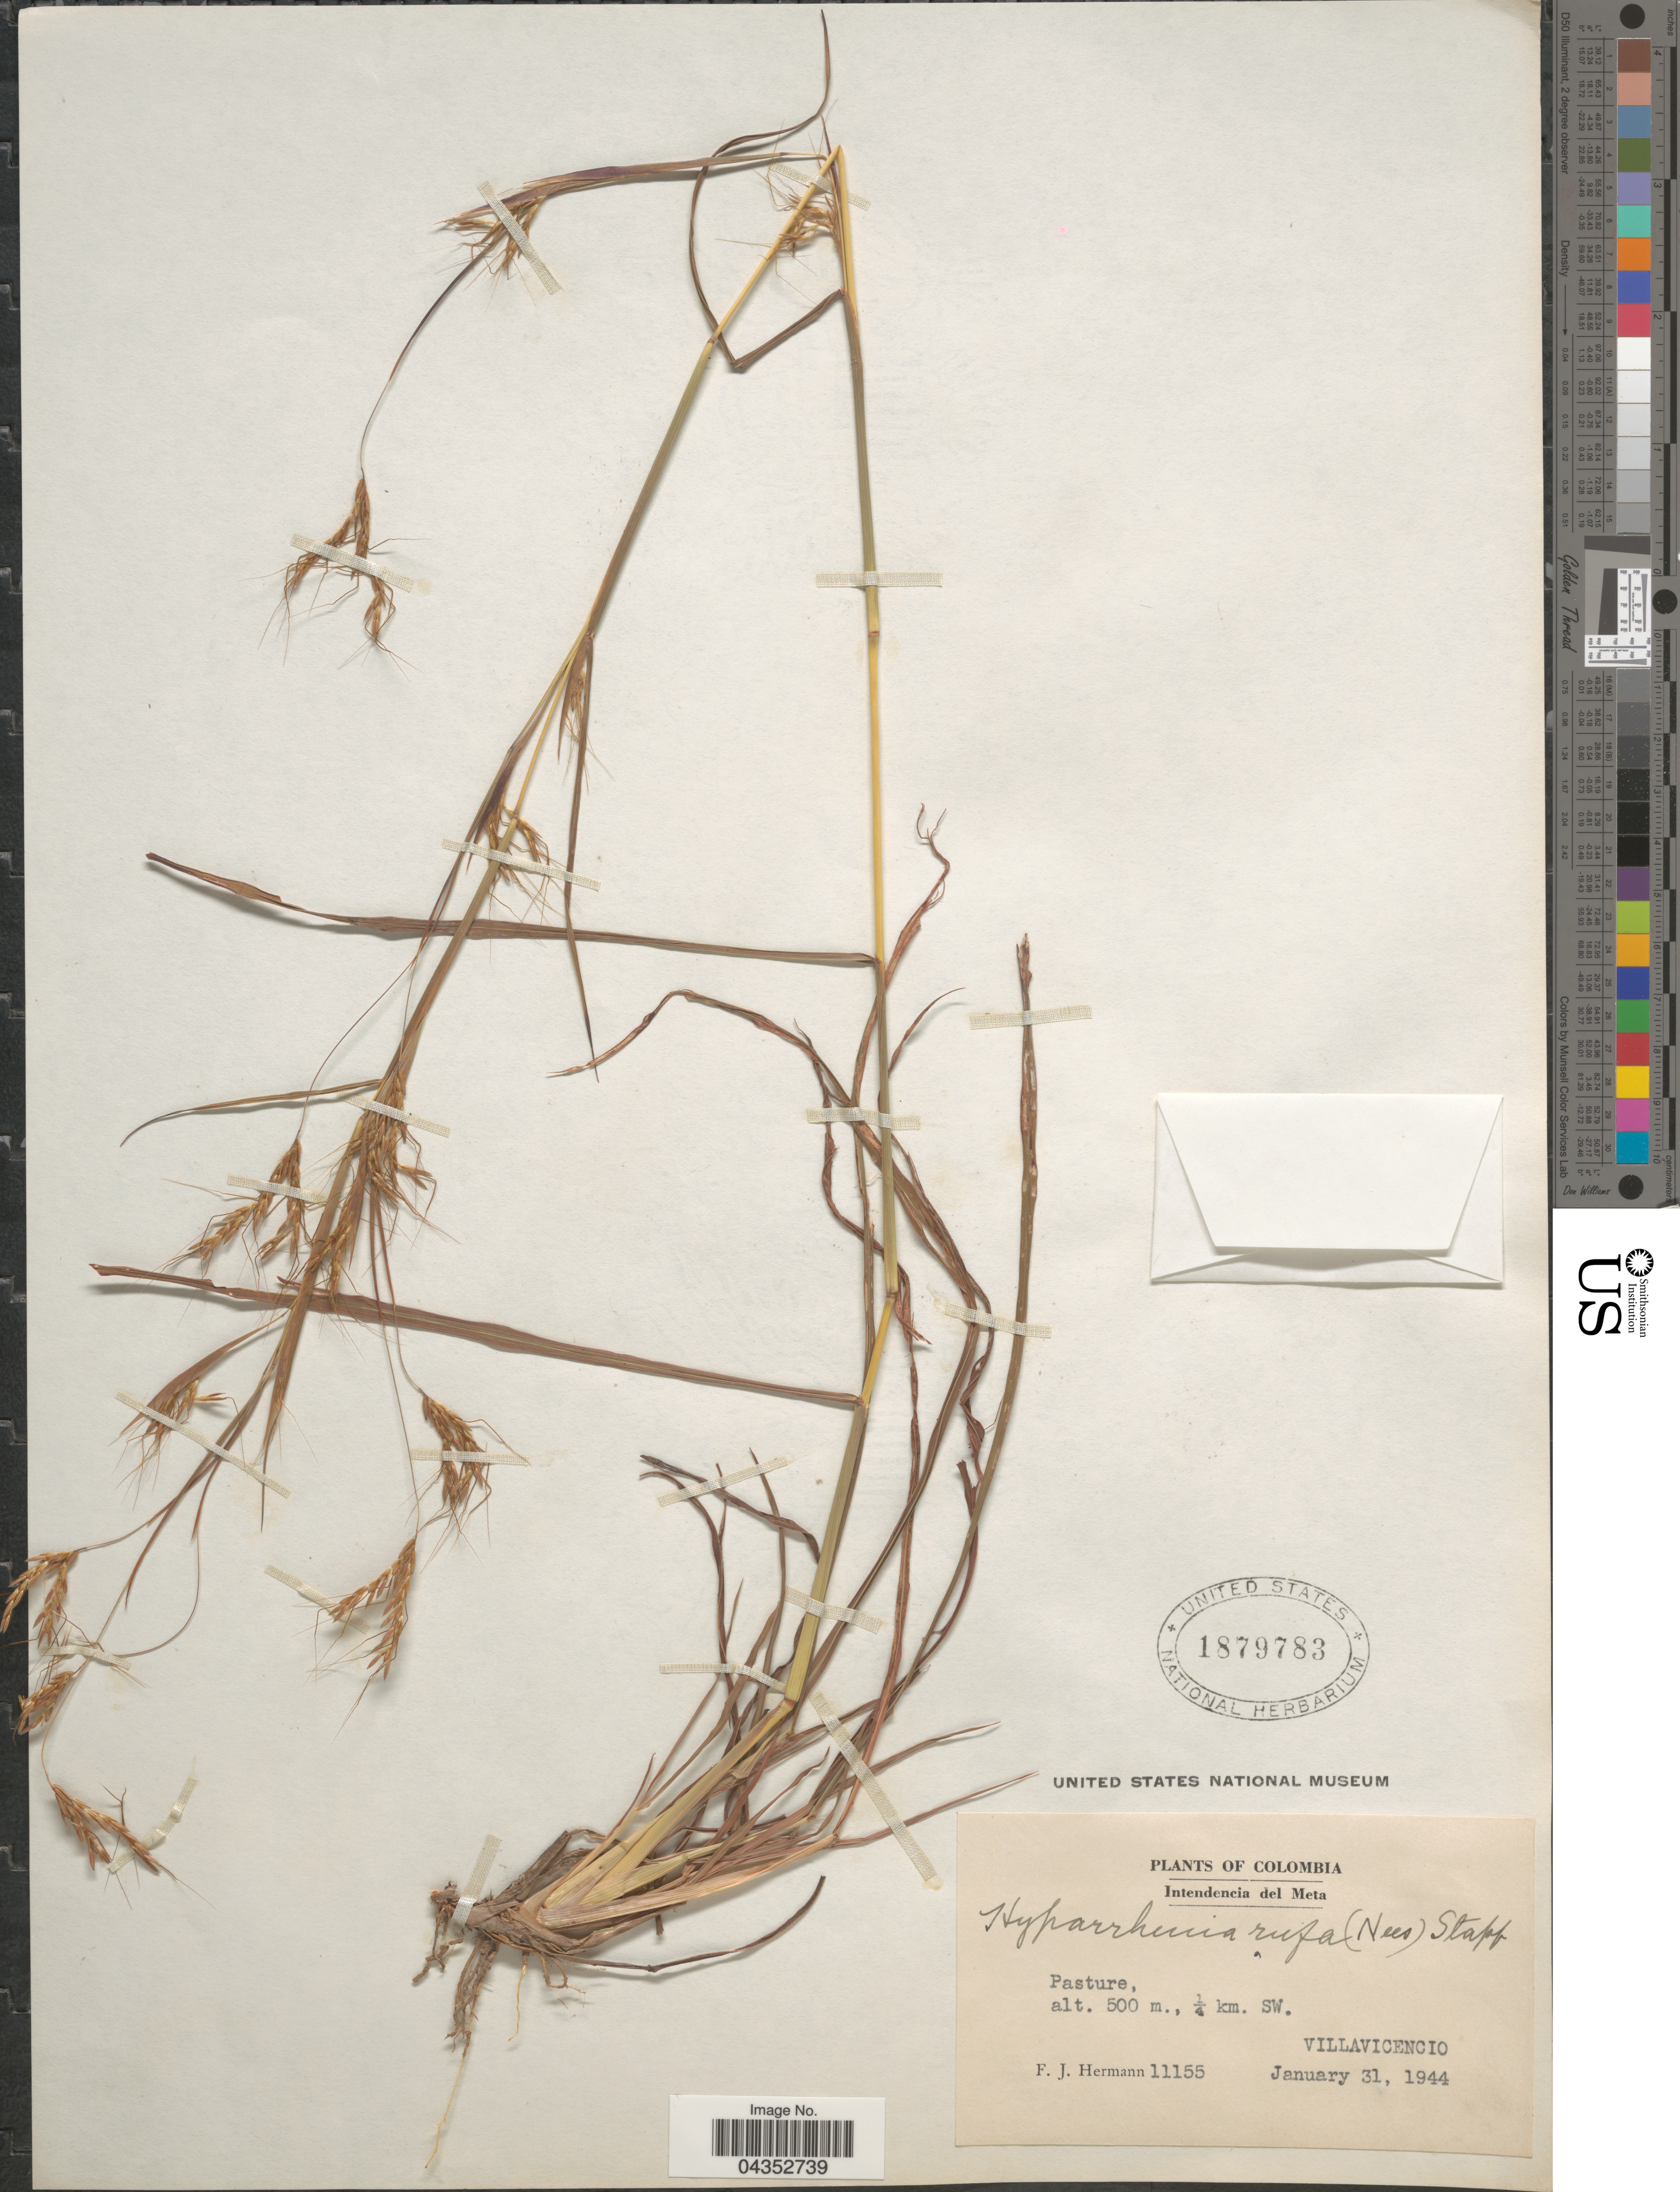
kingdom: Plantae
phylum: Tracheophyta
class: Liliopsida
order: Poales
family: Poaceae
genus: Hyparrhenia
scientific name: Hyparrhenia rufa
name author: (Nees) Stapf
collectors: F. J. Hermann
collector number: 11155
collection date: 1944-01-31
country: Colombia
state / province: Meta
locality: Intendencia del Meta. ¼ km. SW. Villavicencio.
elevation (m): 500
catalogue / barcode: US 1879783